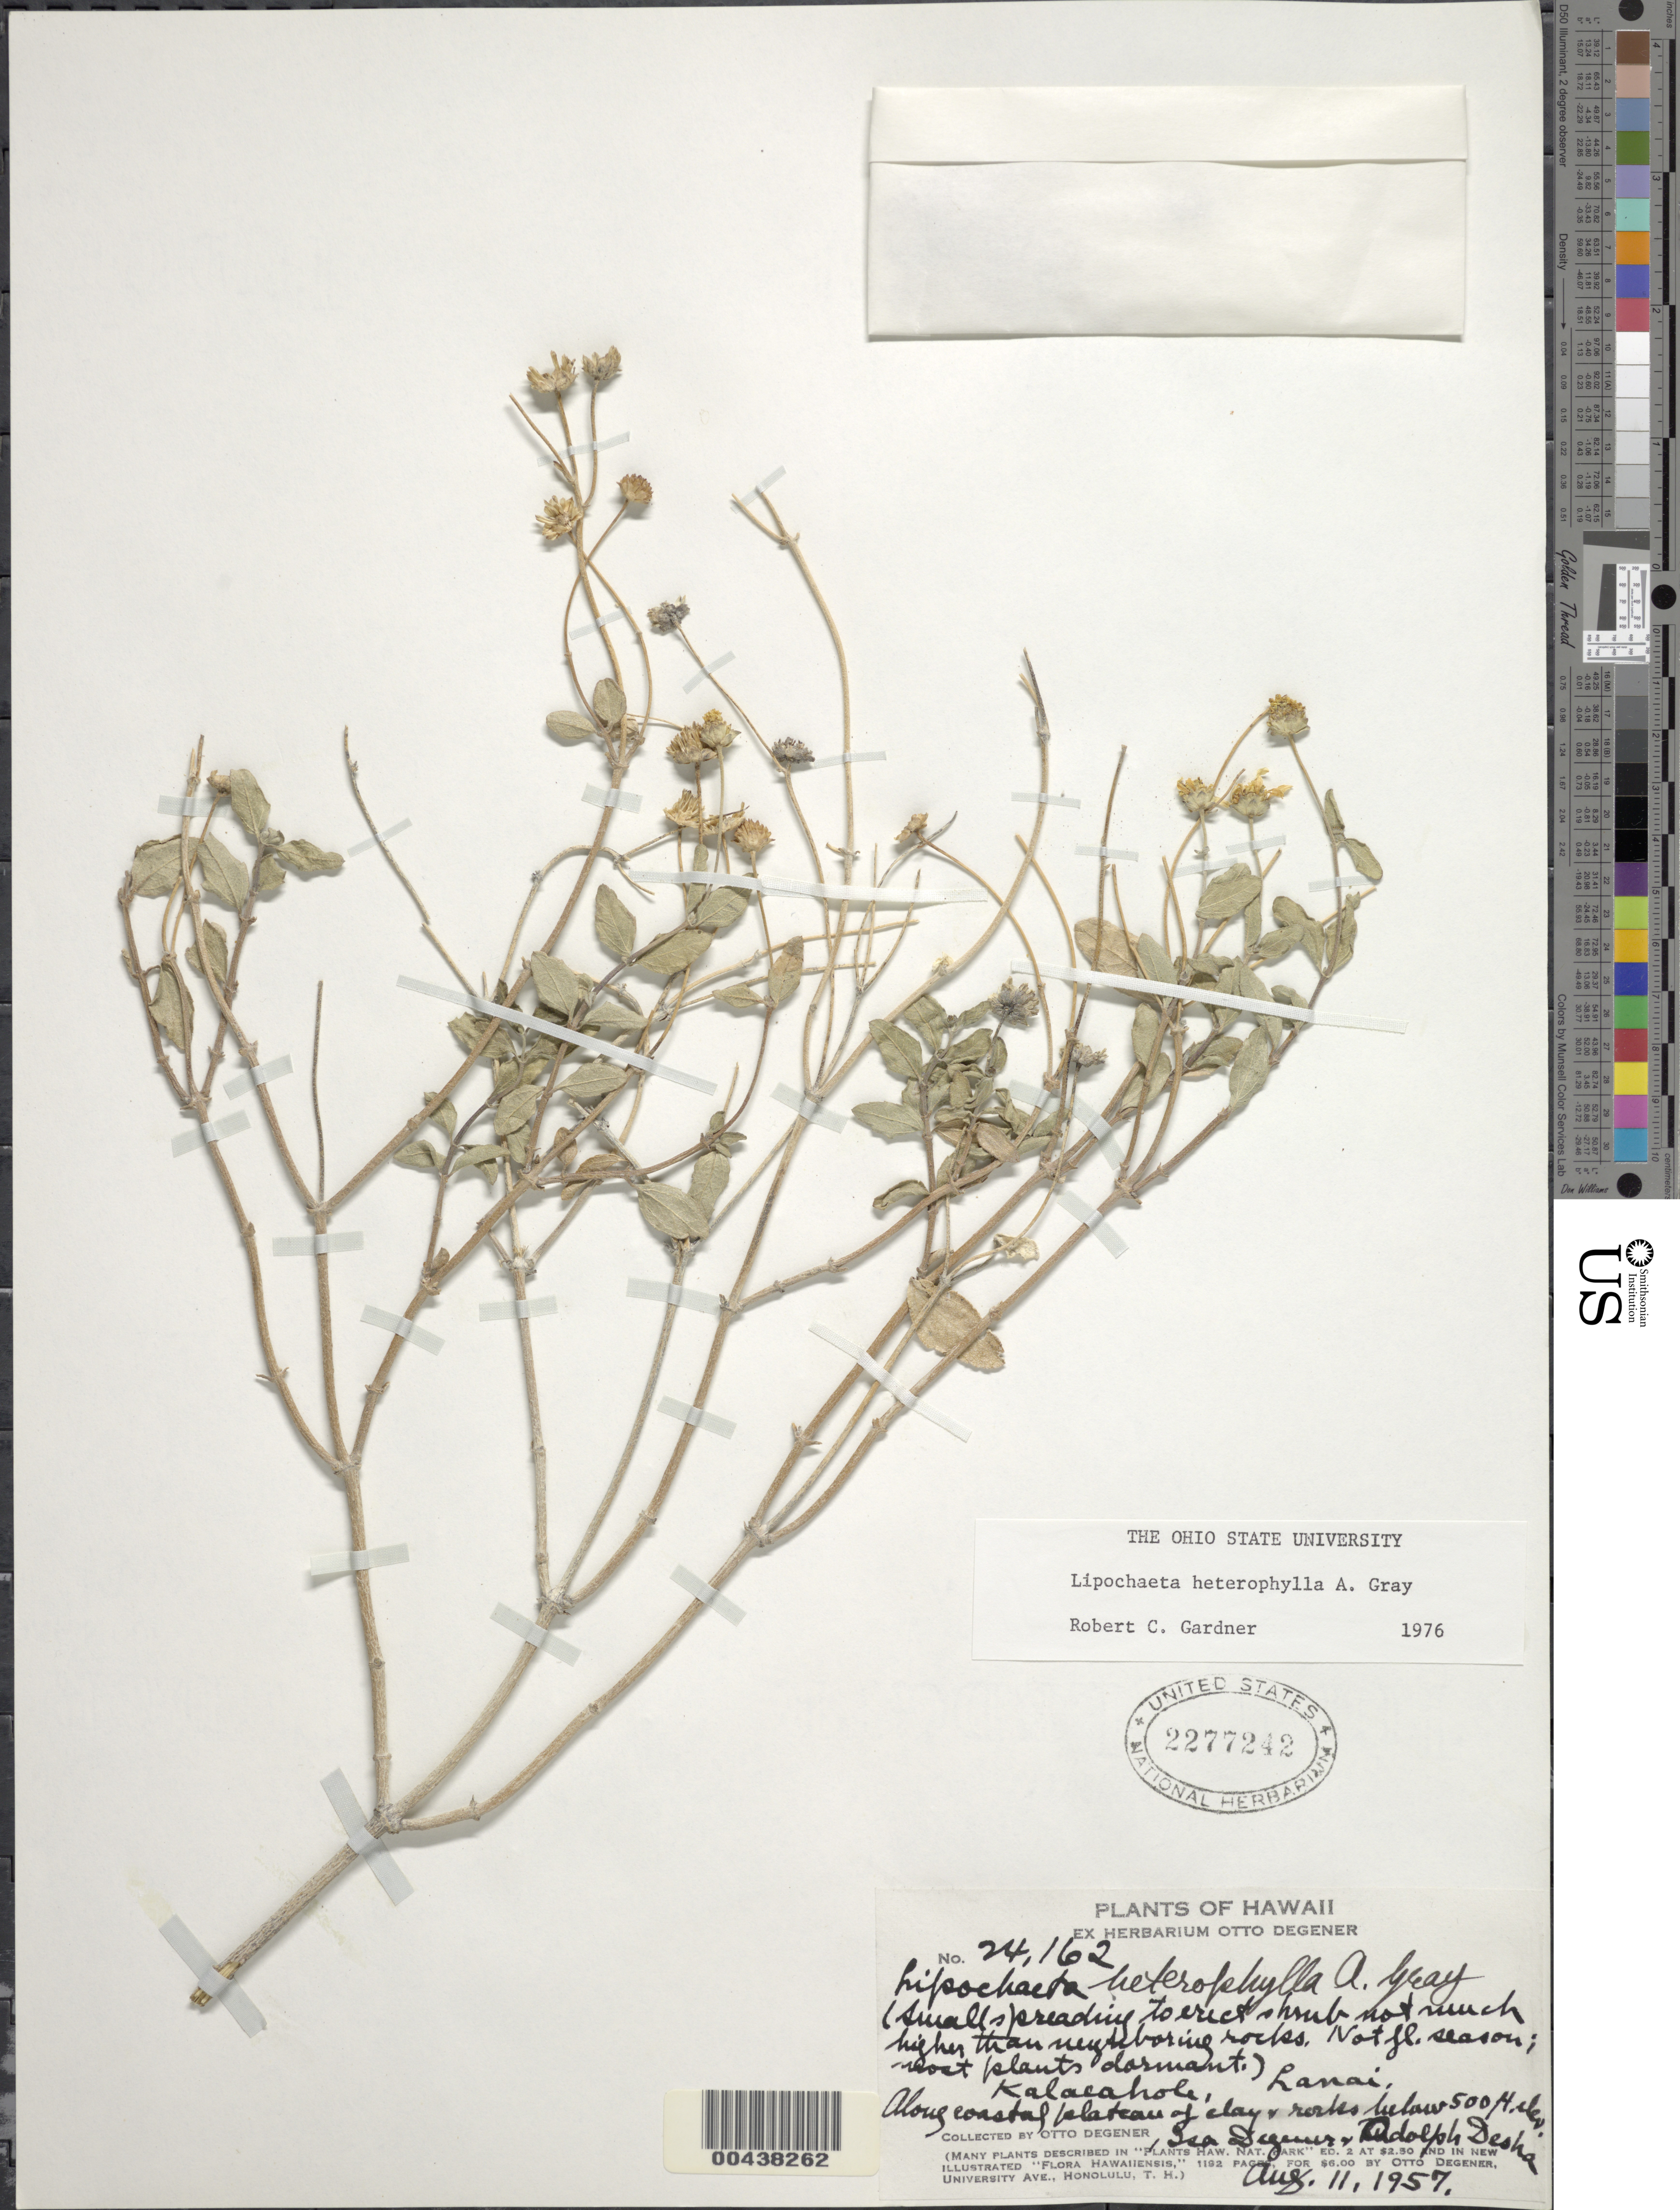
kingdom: Plantae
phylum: Tracheophyta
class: Magnoliopsida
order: Asterales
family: Asteraceae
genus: Lipochaeta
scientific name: Lipochaeta heterophylla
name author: A. Gray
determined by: Gardner, R. C.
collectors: O. Degener, I. Degener & A. Desha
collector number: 24162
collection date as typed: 11 Aug 1957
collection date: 1957-08-11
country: United States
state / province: Hawaii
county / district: Maui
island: Lana'i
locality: Kalaeahole, along coastal plateau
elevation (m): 152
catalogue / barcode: US 2277242